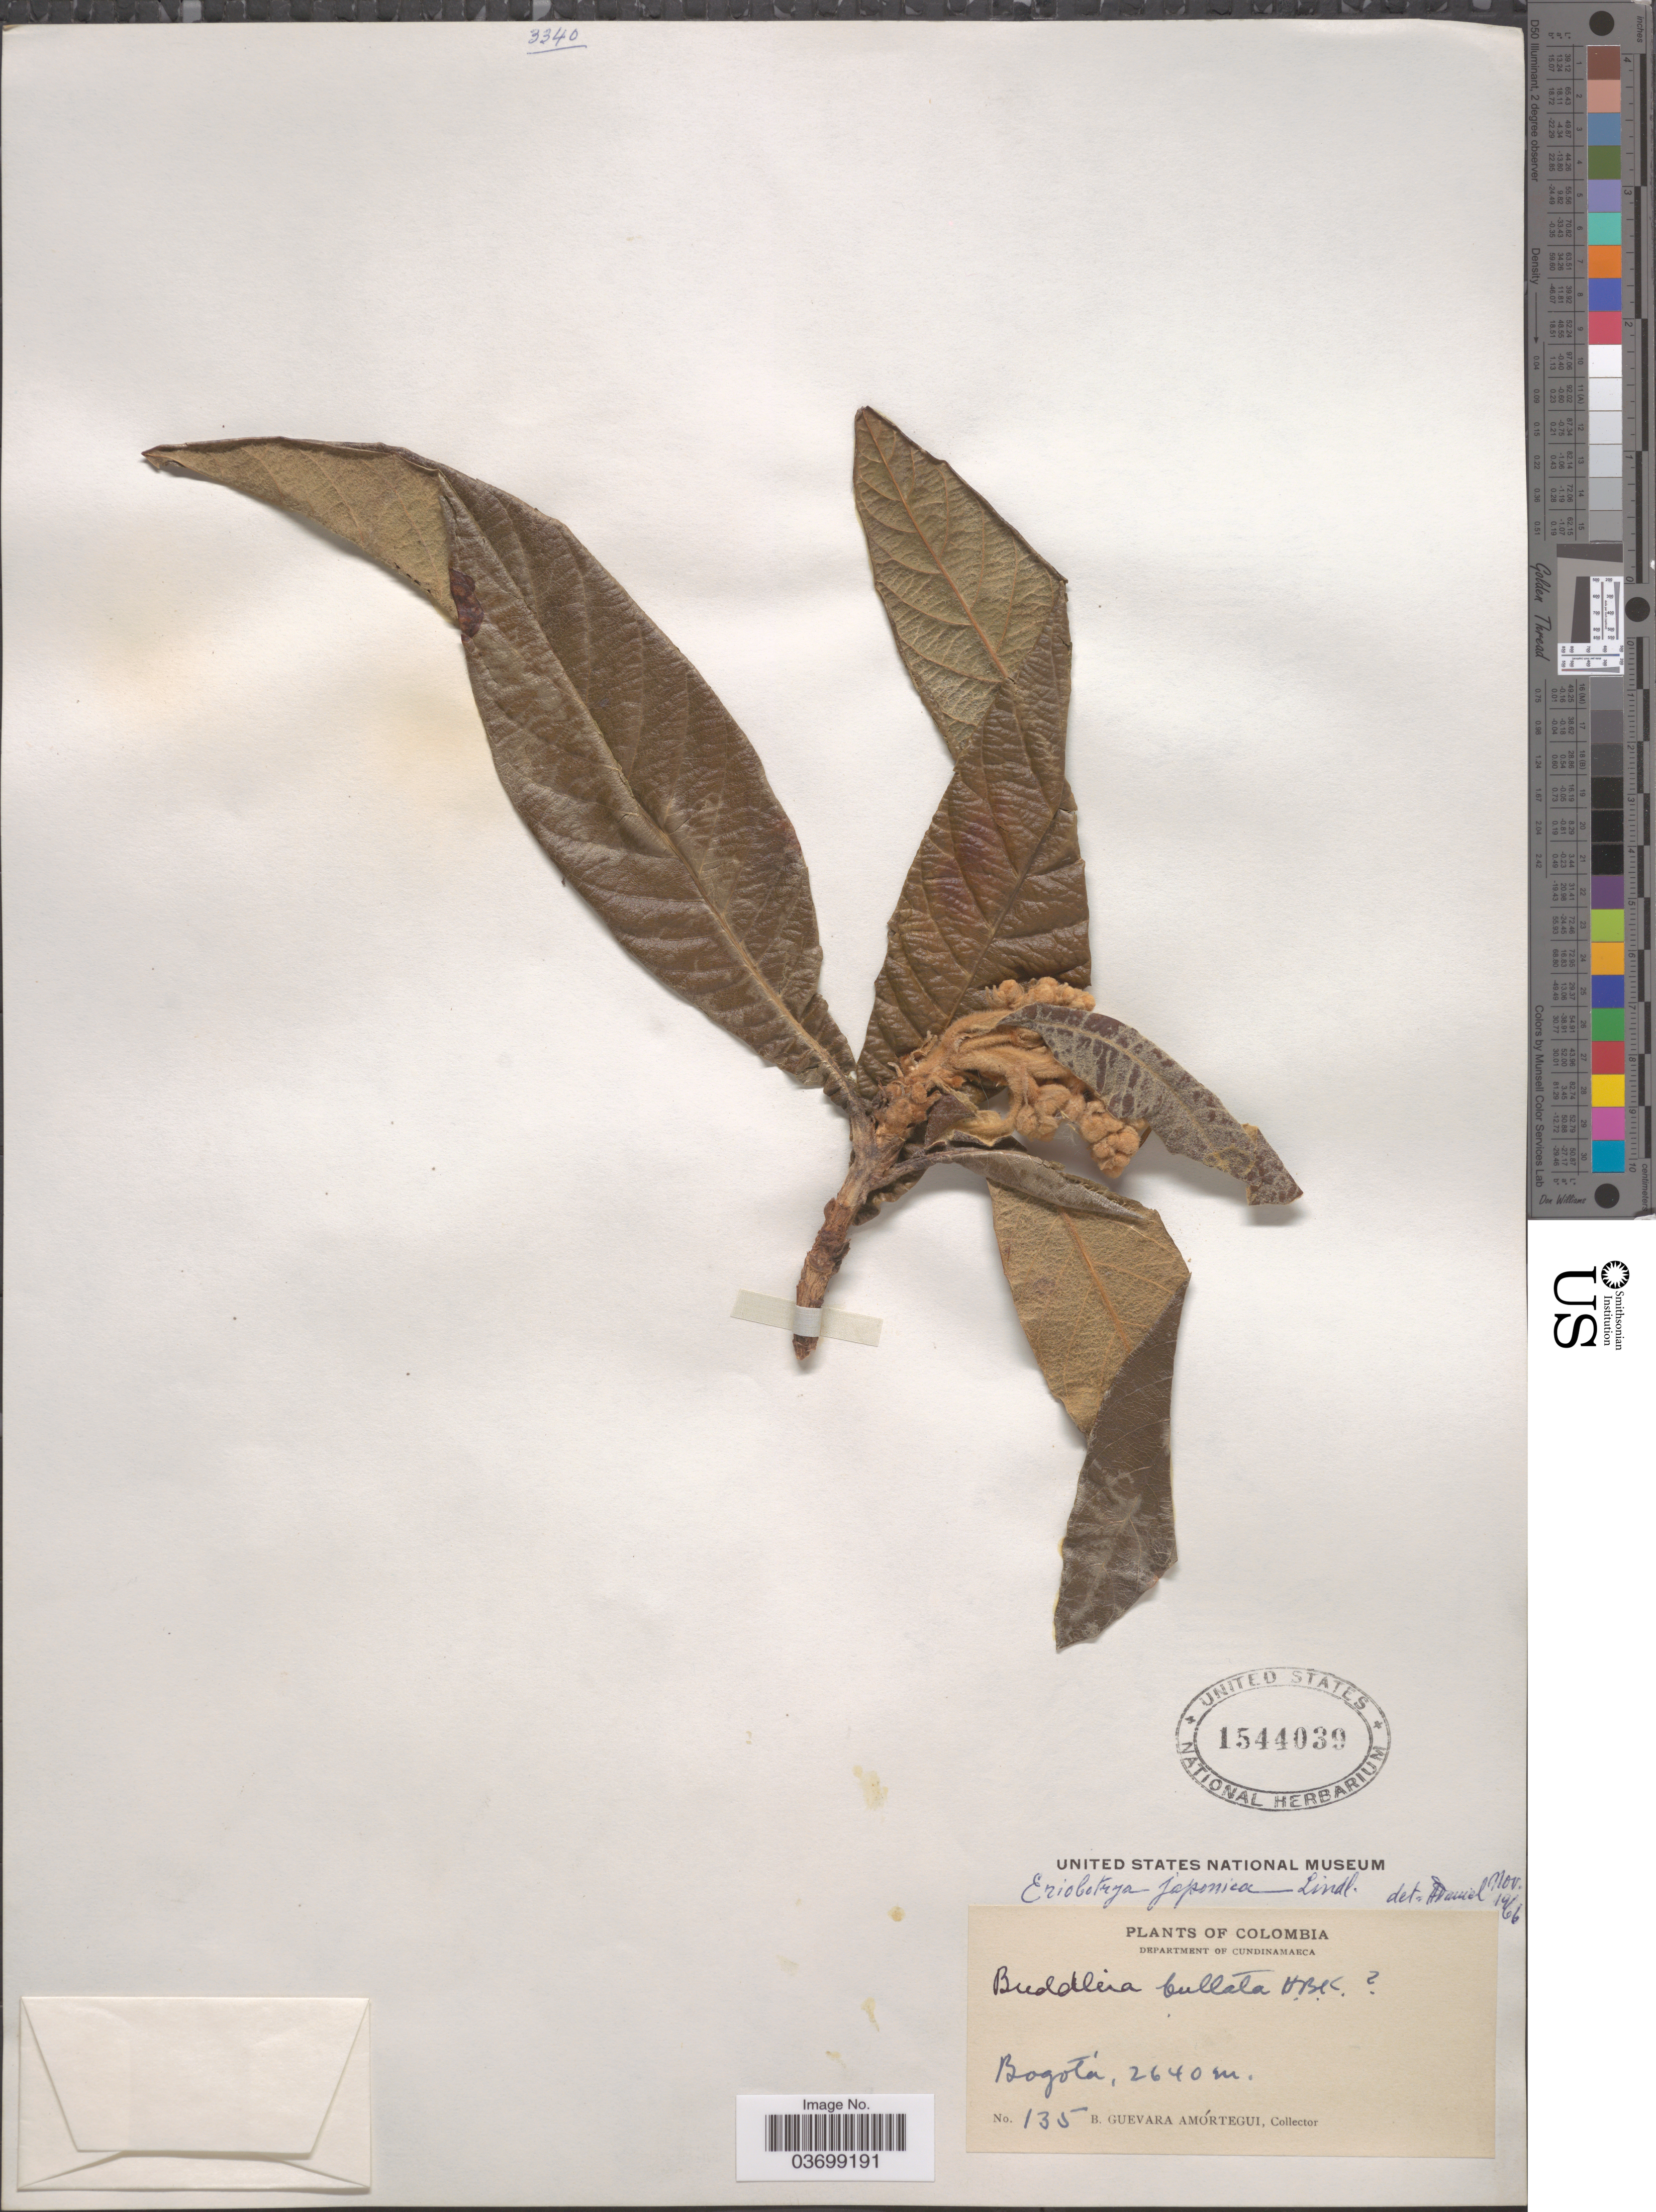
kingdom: Plantae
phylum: Tracheophyta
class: Magnoliopsida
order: Rosales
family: Rosaceae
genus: Rhaphiolepis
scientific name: Rhaphiolepis bibas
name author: (Lour.) Galasso & Banfi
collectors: B. Guevara Amortegui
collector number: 135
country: Colombia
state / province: Cundinamarca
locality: Department of Cundinamarca. Bogotá.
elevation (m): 2640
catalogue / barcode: US 1544039